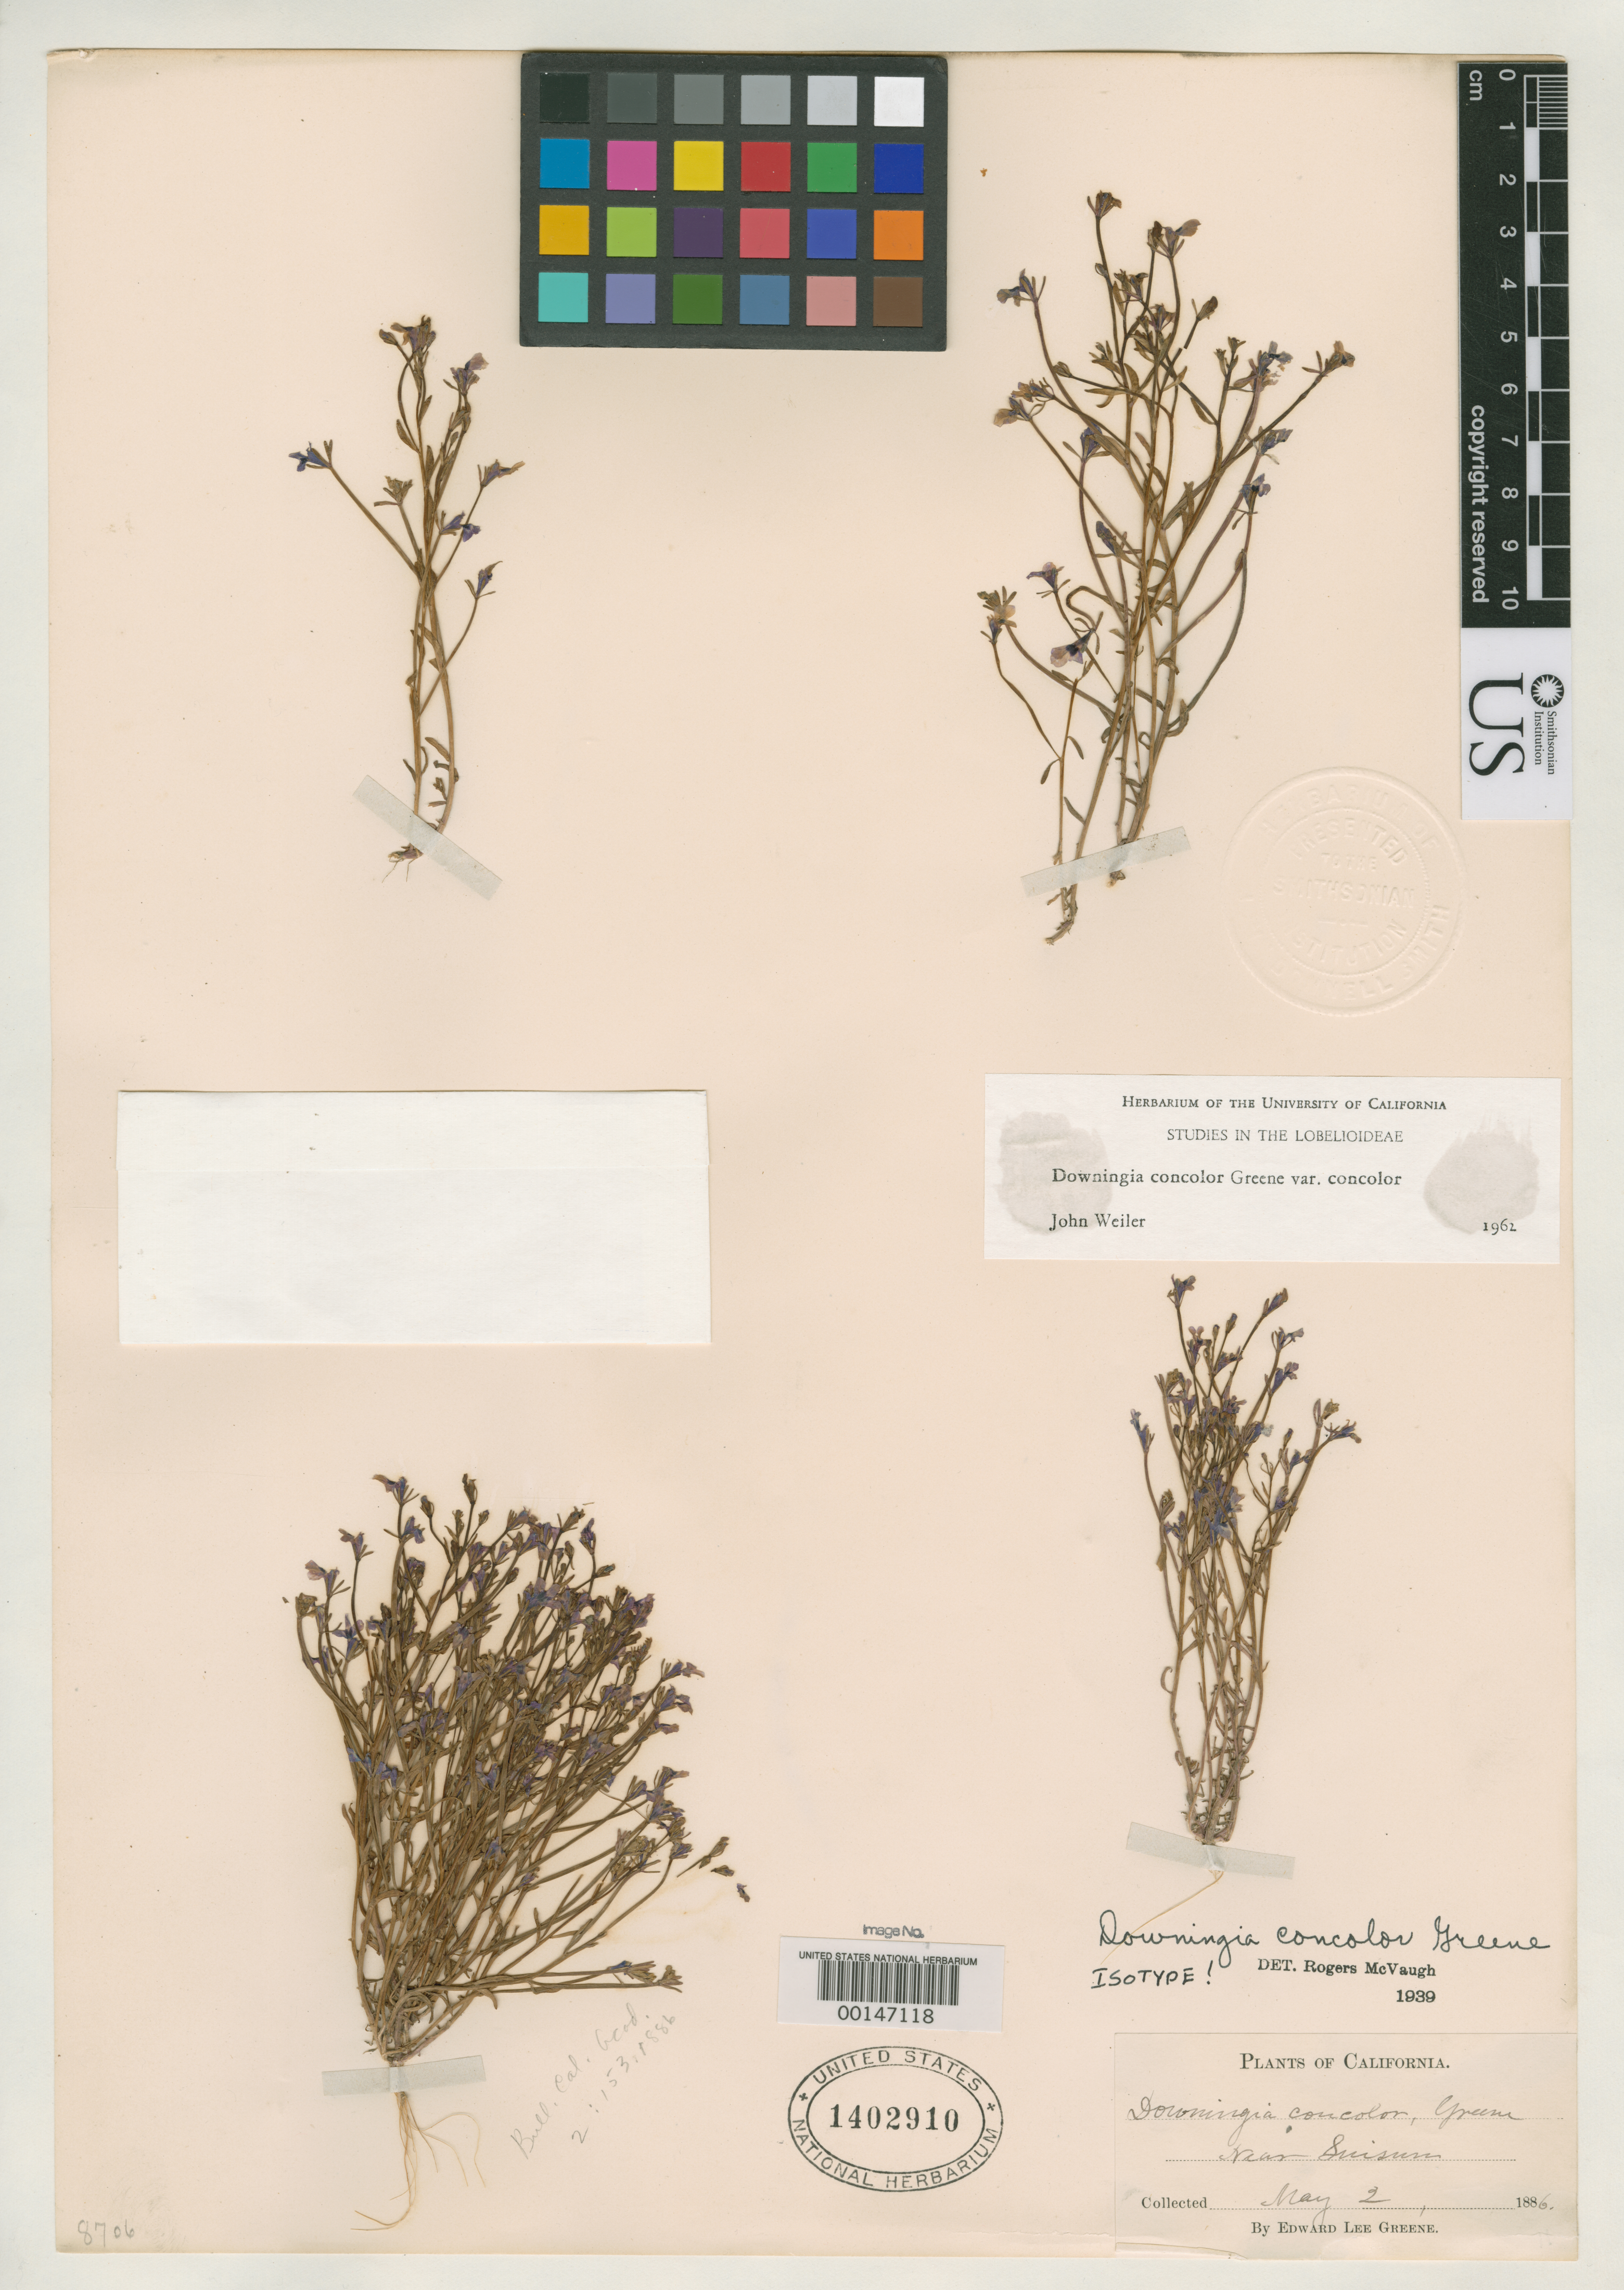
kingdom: Plantae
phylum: Tracheophyta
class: Magnoliopsida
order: Asterales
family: Campanulaceae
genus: Downingia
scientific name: Downingia concolor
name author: Greene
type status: Isotype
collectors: E. L. Greene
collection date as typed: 02 May 1886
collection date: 1886-05-02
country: United States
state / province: California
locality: Near Suisun.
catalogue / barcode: US 1402910